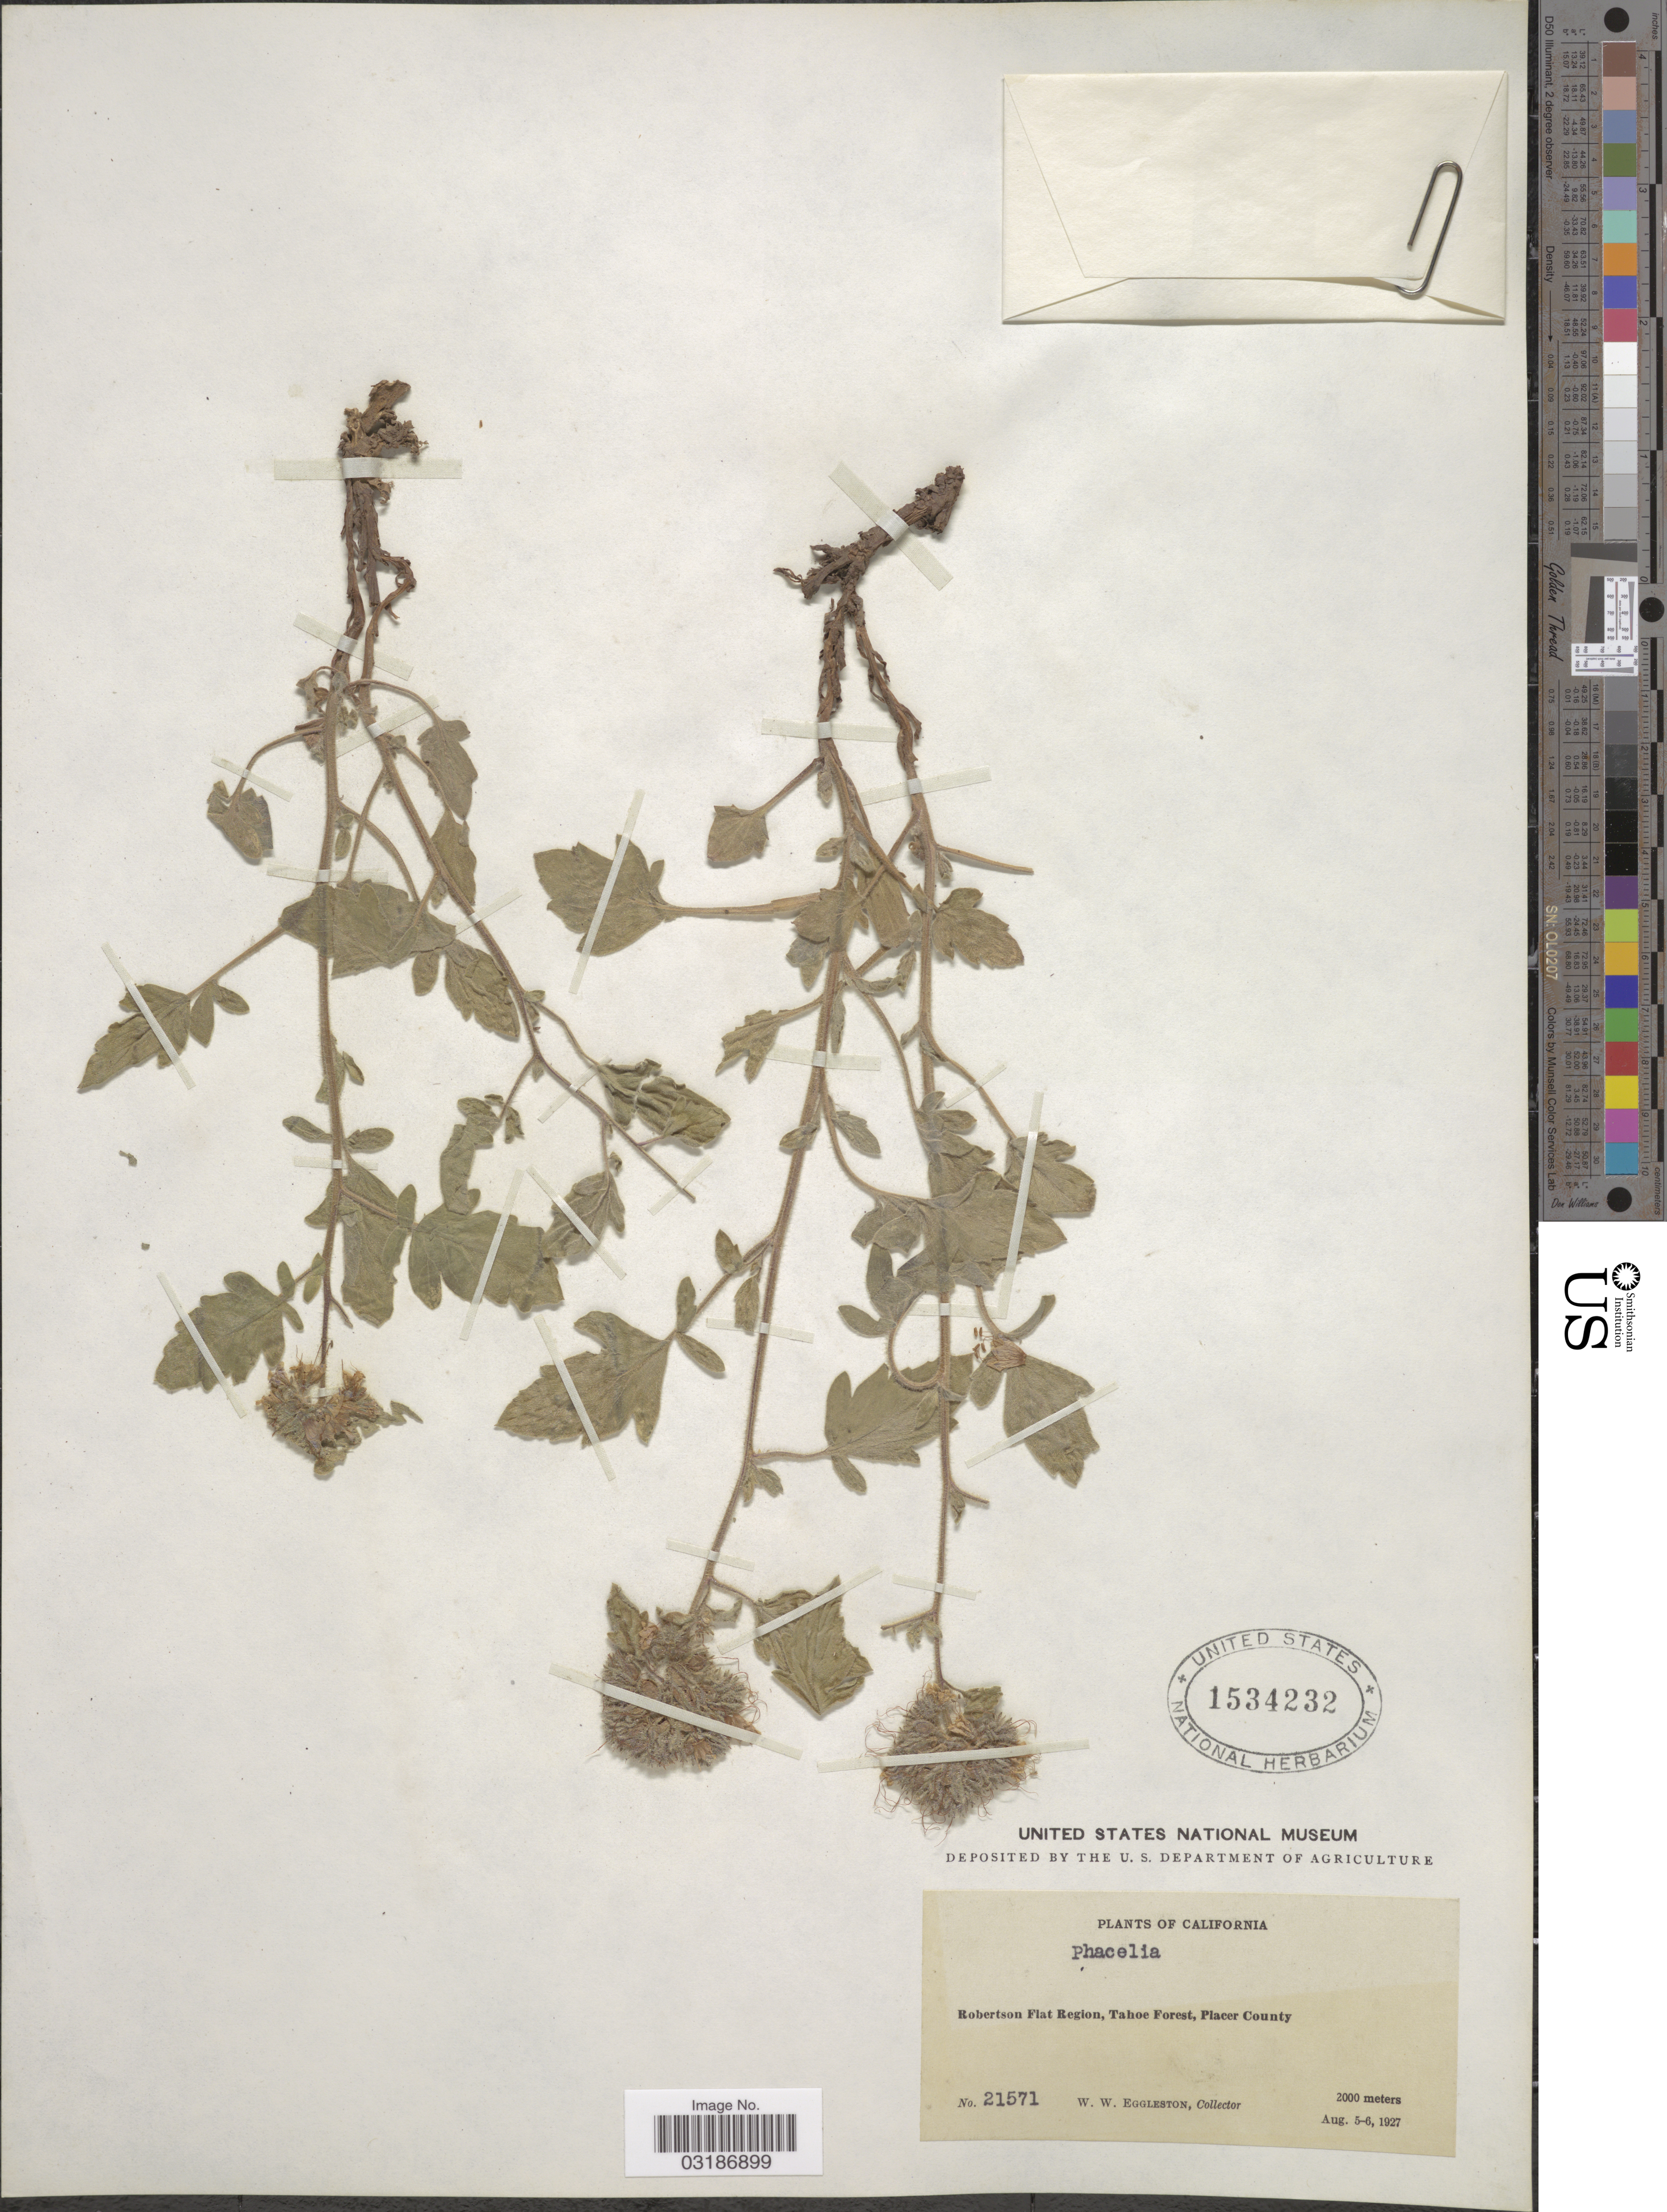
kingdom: Plantae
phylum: Tracheophyta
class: Magnoliopsida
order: Boraginales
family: Hydrophyllaceae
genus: Phacelia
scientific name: Phacelia hydrophylloides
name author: Torr. & A. Gray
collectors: W. W. Eggleston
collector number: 21571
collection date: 1927-08-05/1927-08-06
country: United States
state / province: California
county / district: Placer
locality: Robertson Flat Region, Tahoe Forest, Placer County.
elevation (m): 2000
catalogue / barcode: US 1534232